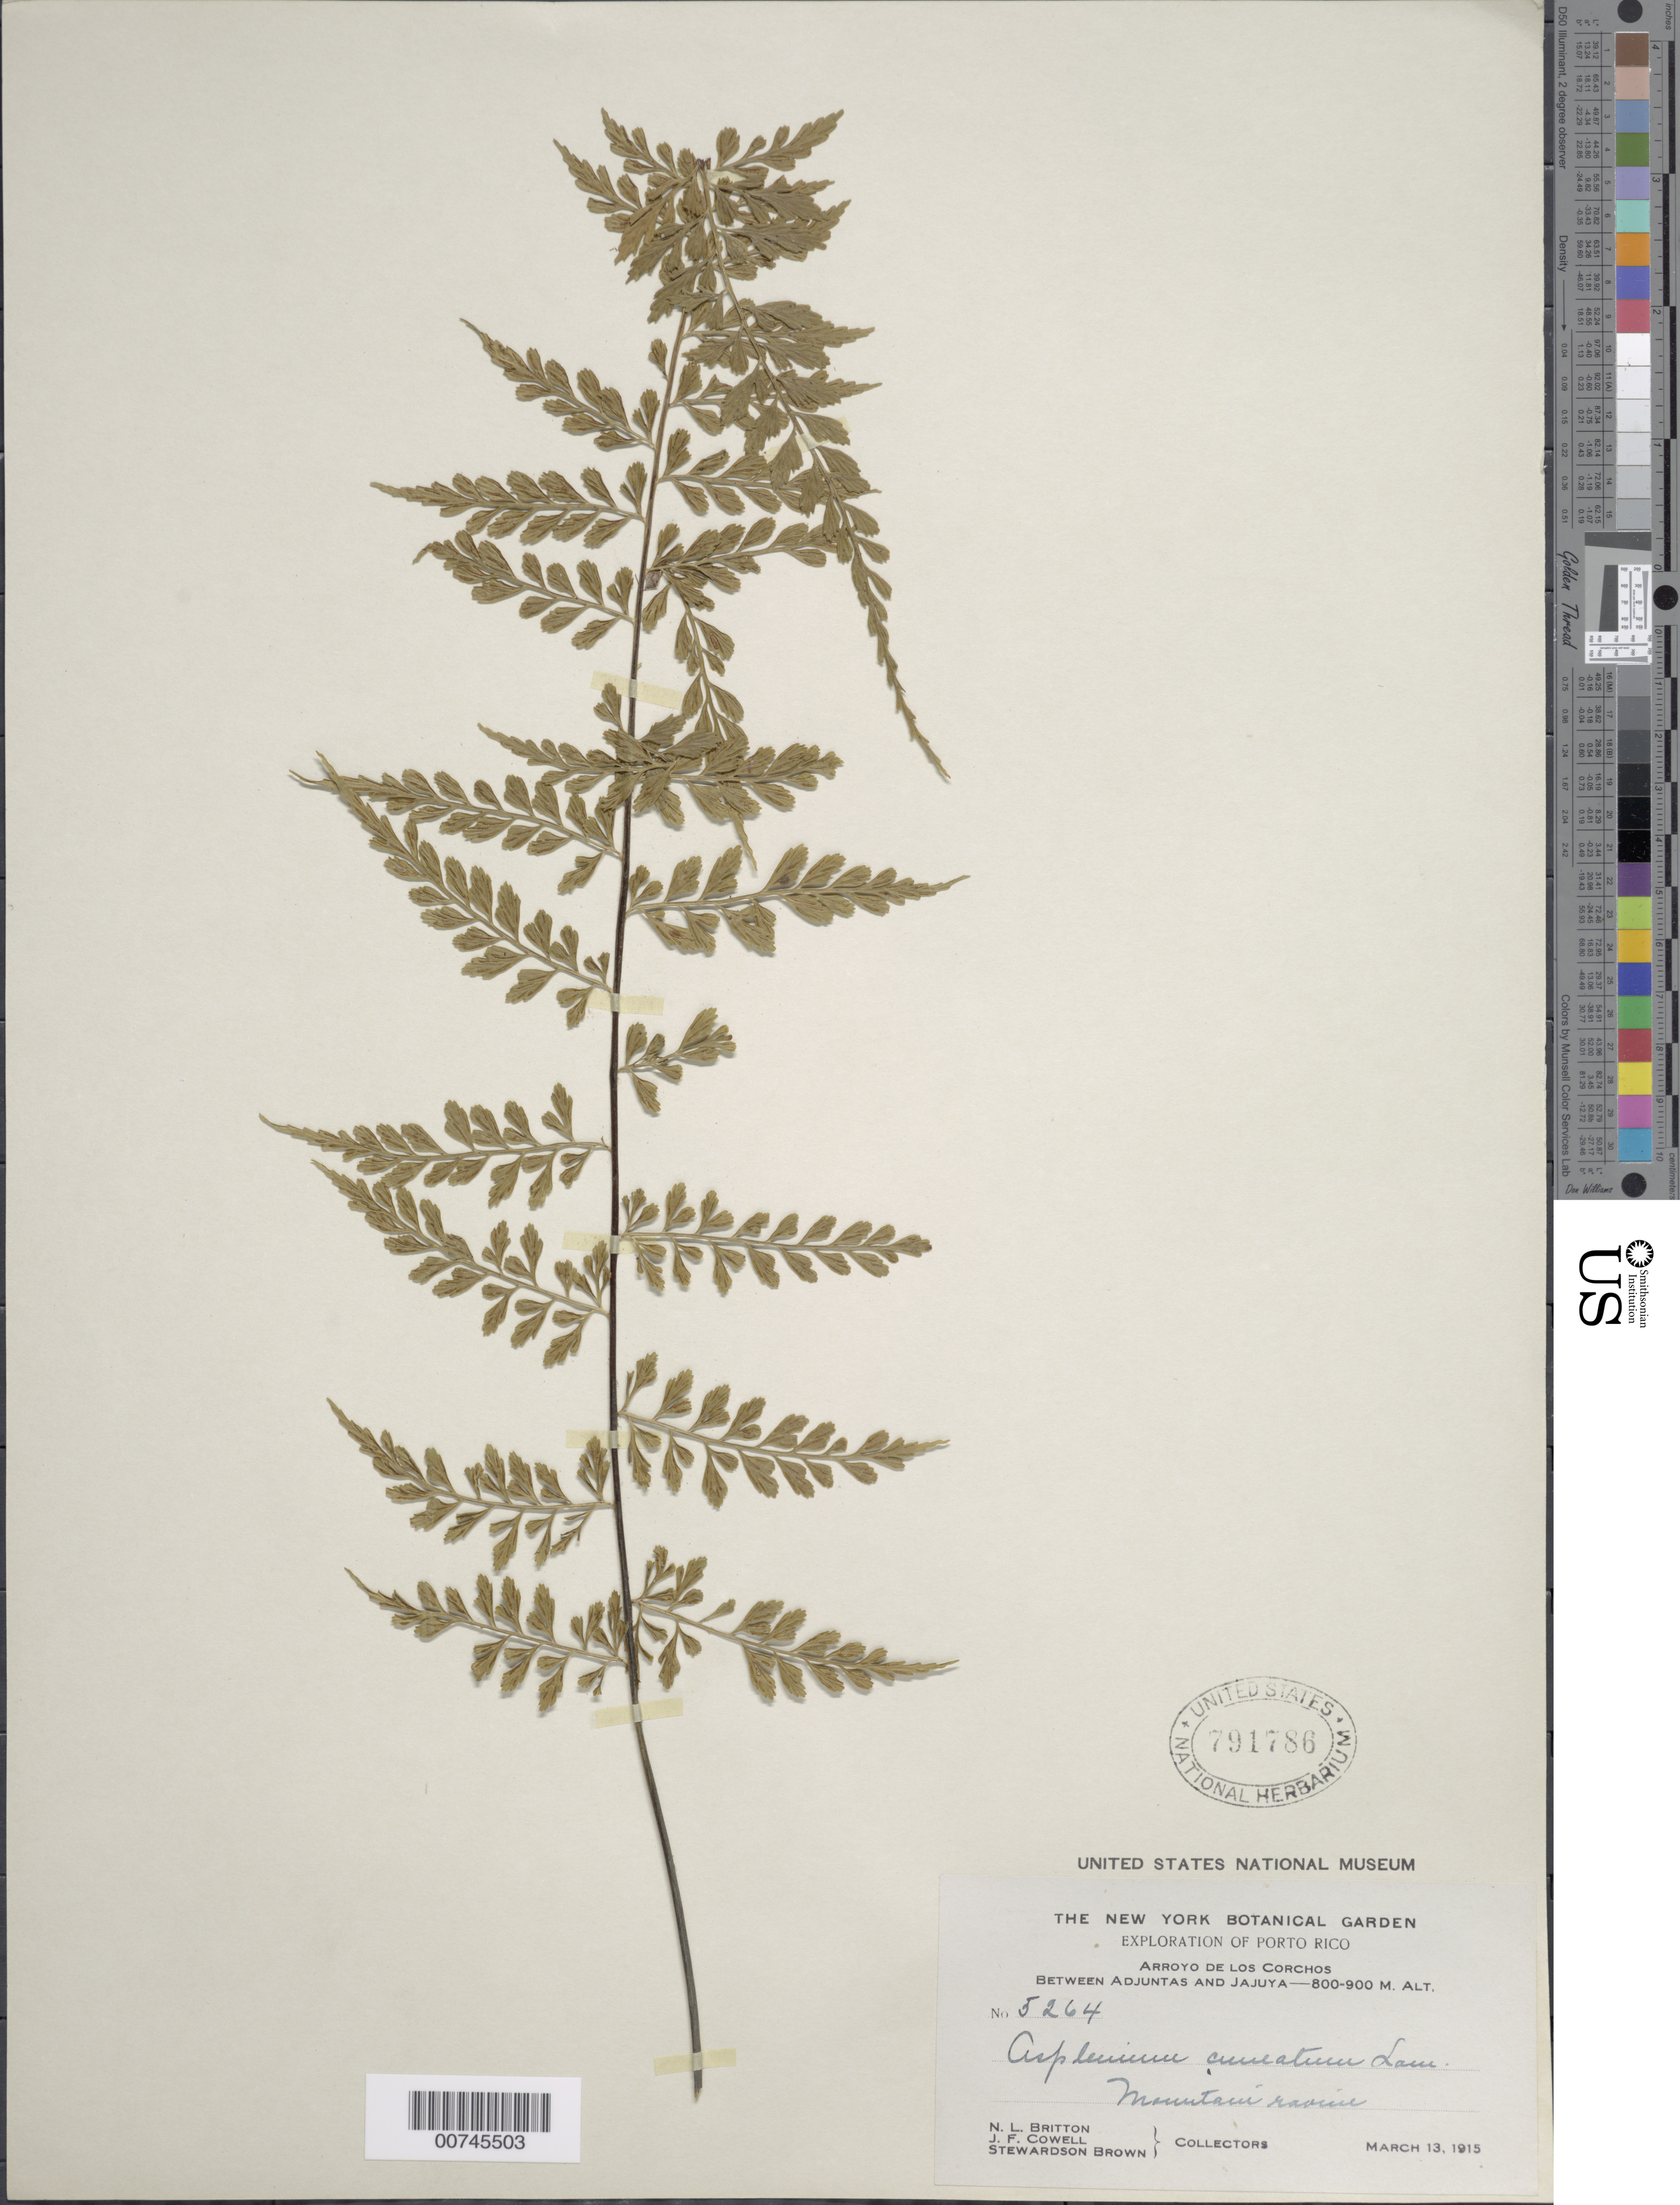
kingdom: Plantae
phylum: Tracheophyta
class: Polypodiopsida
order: Polypodiales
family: Aspleniaceae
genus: Asplenium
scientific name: Asplenium cuneatum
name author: Lam.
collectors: N. Britton, J. F. Cowell & S. Brown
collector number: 5264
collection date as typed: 13 Mar 1915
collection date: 1915-03-13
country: Puerto Rico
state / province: Jayuya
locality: Arroyo de Los Corchos, between Adjuntas and Jayuya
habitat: Mountain ravine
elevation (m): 800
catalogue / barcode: US 791786